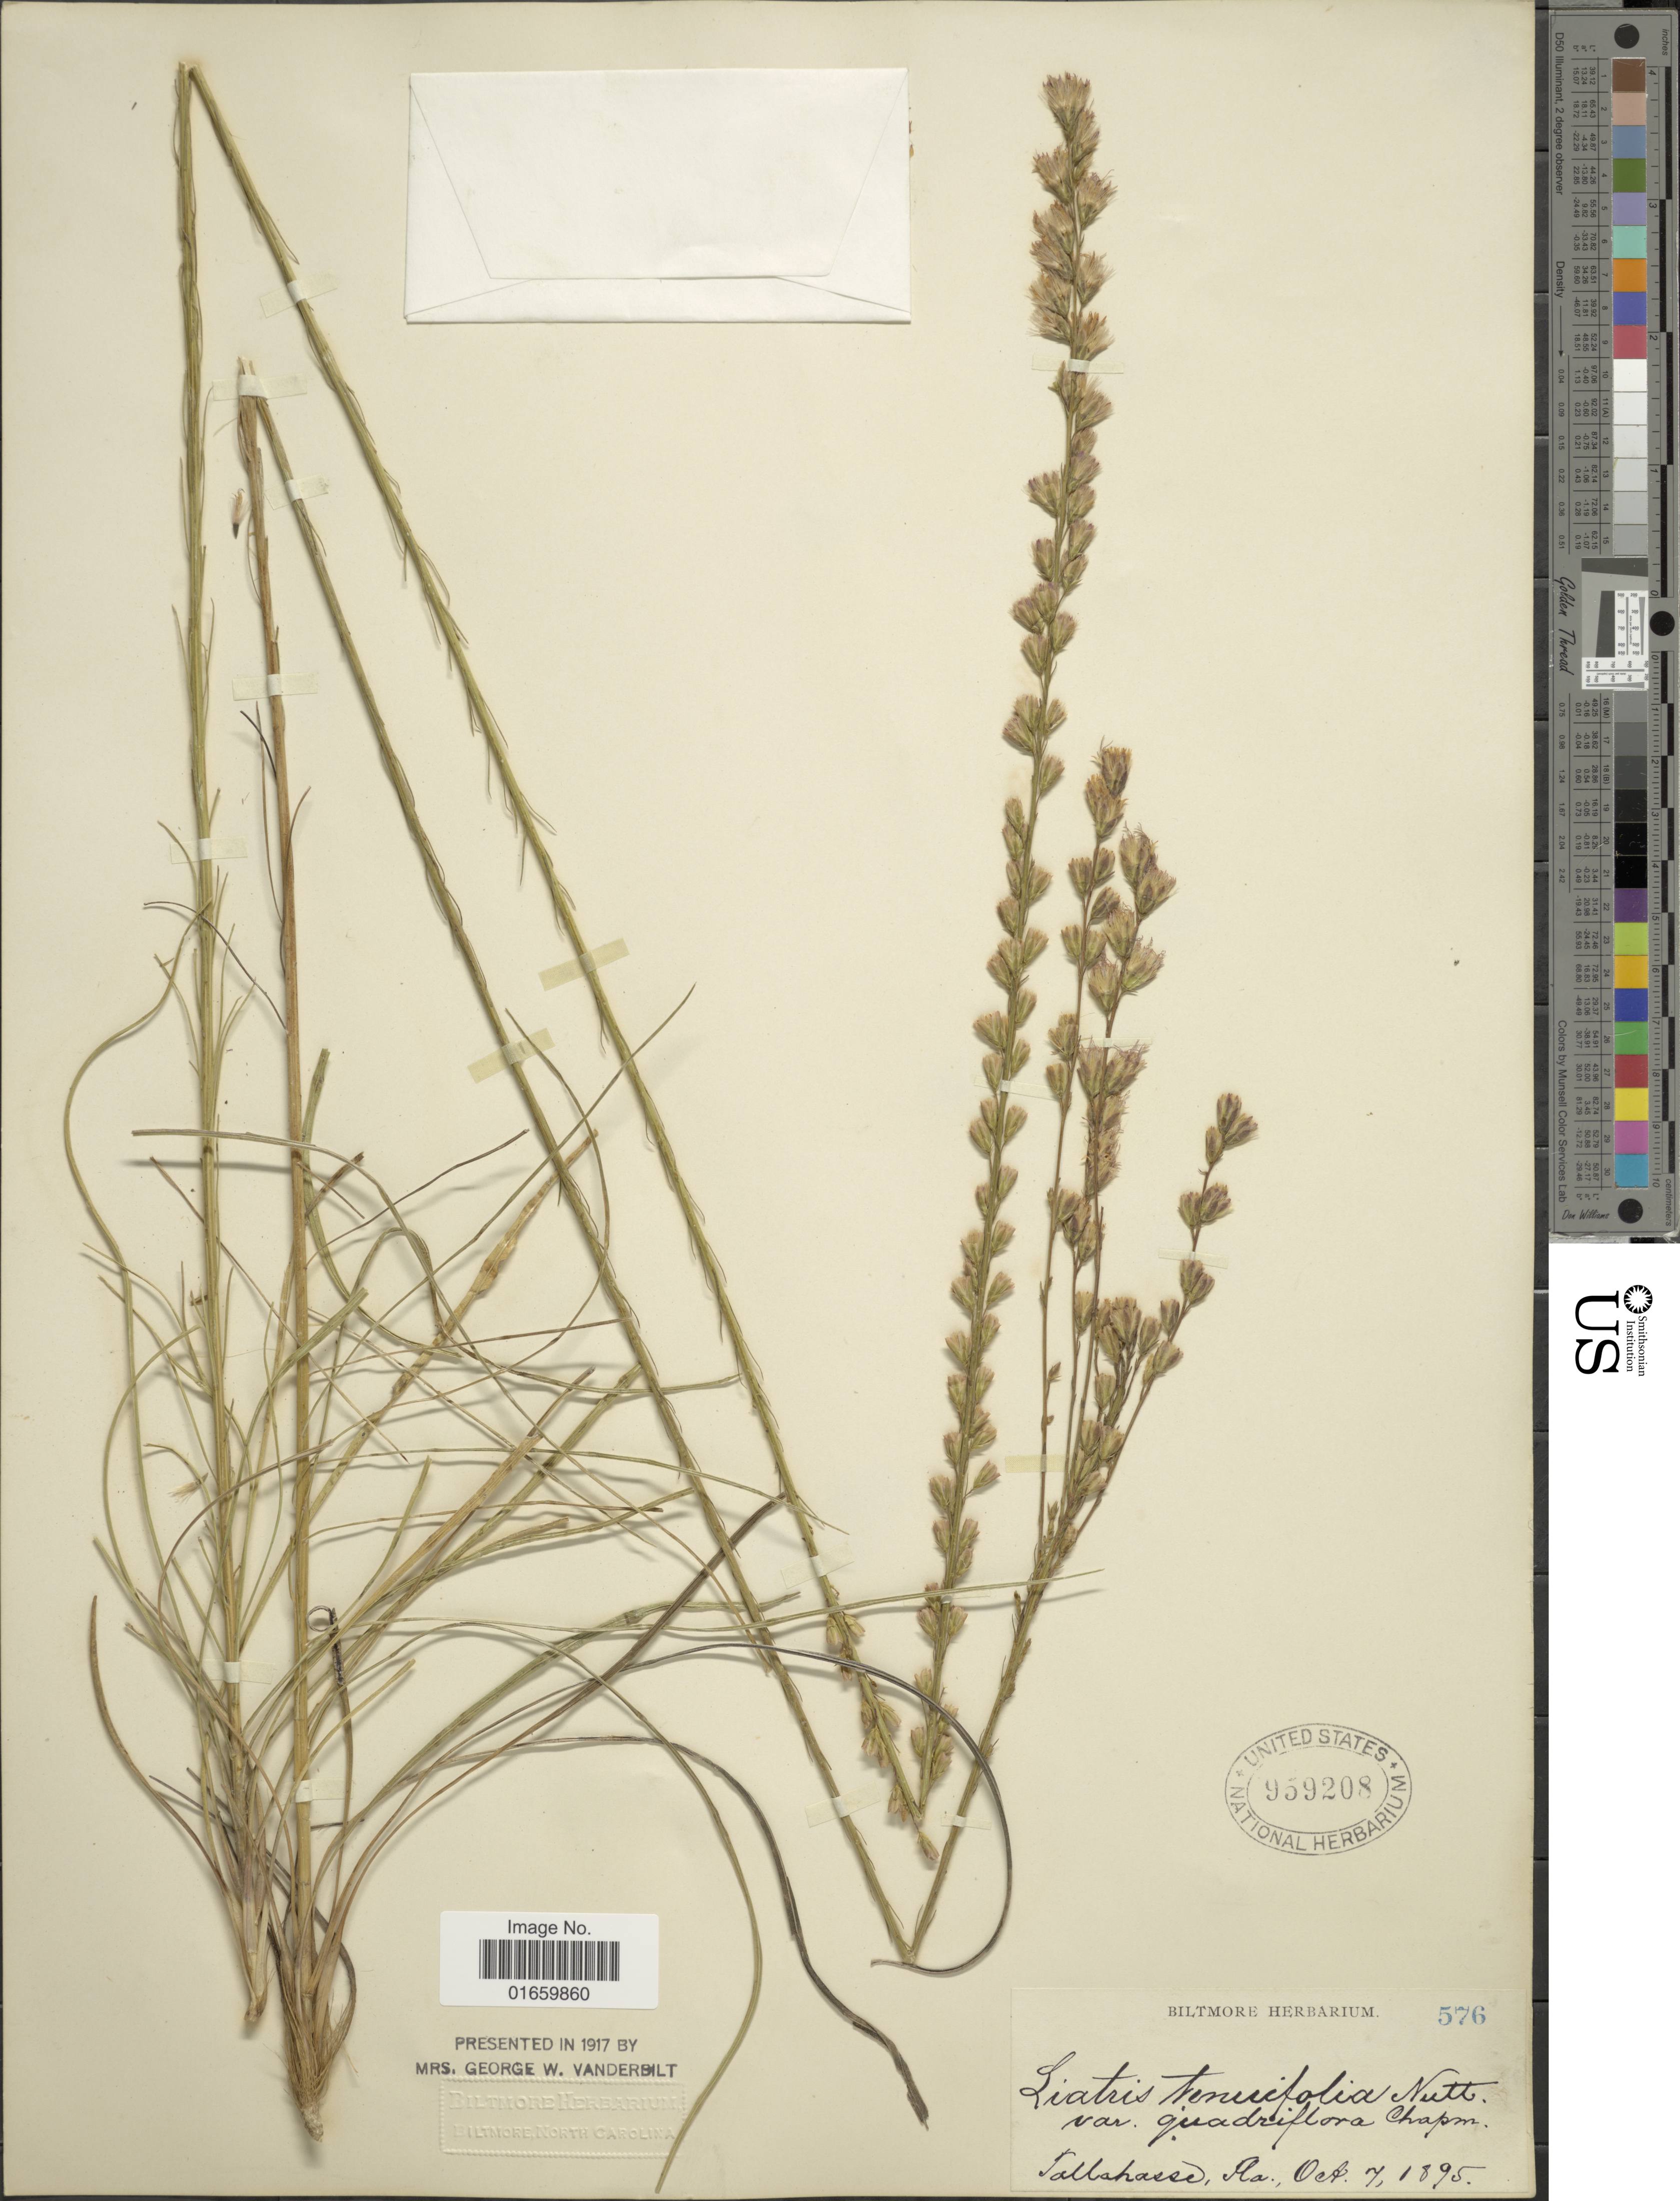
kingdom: Plantae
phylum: Tracheophyta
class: Magnoliopsida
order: Asterales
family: Asteraceae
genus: Liatris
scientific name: Liatris tenuifolia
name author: Nutt.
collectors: ex herb. Biltmore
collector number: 576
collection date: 1895-10-07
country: United States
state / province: Florida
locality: Tallahasse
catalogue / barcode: US 959208